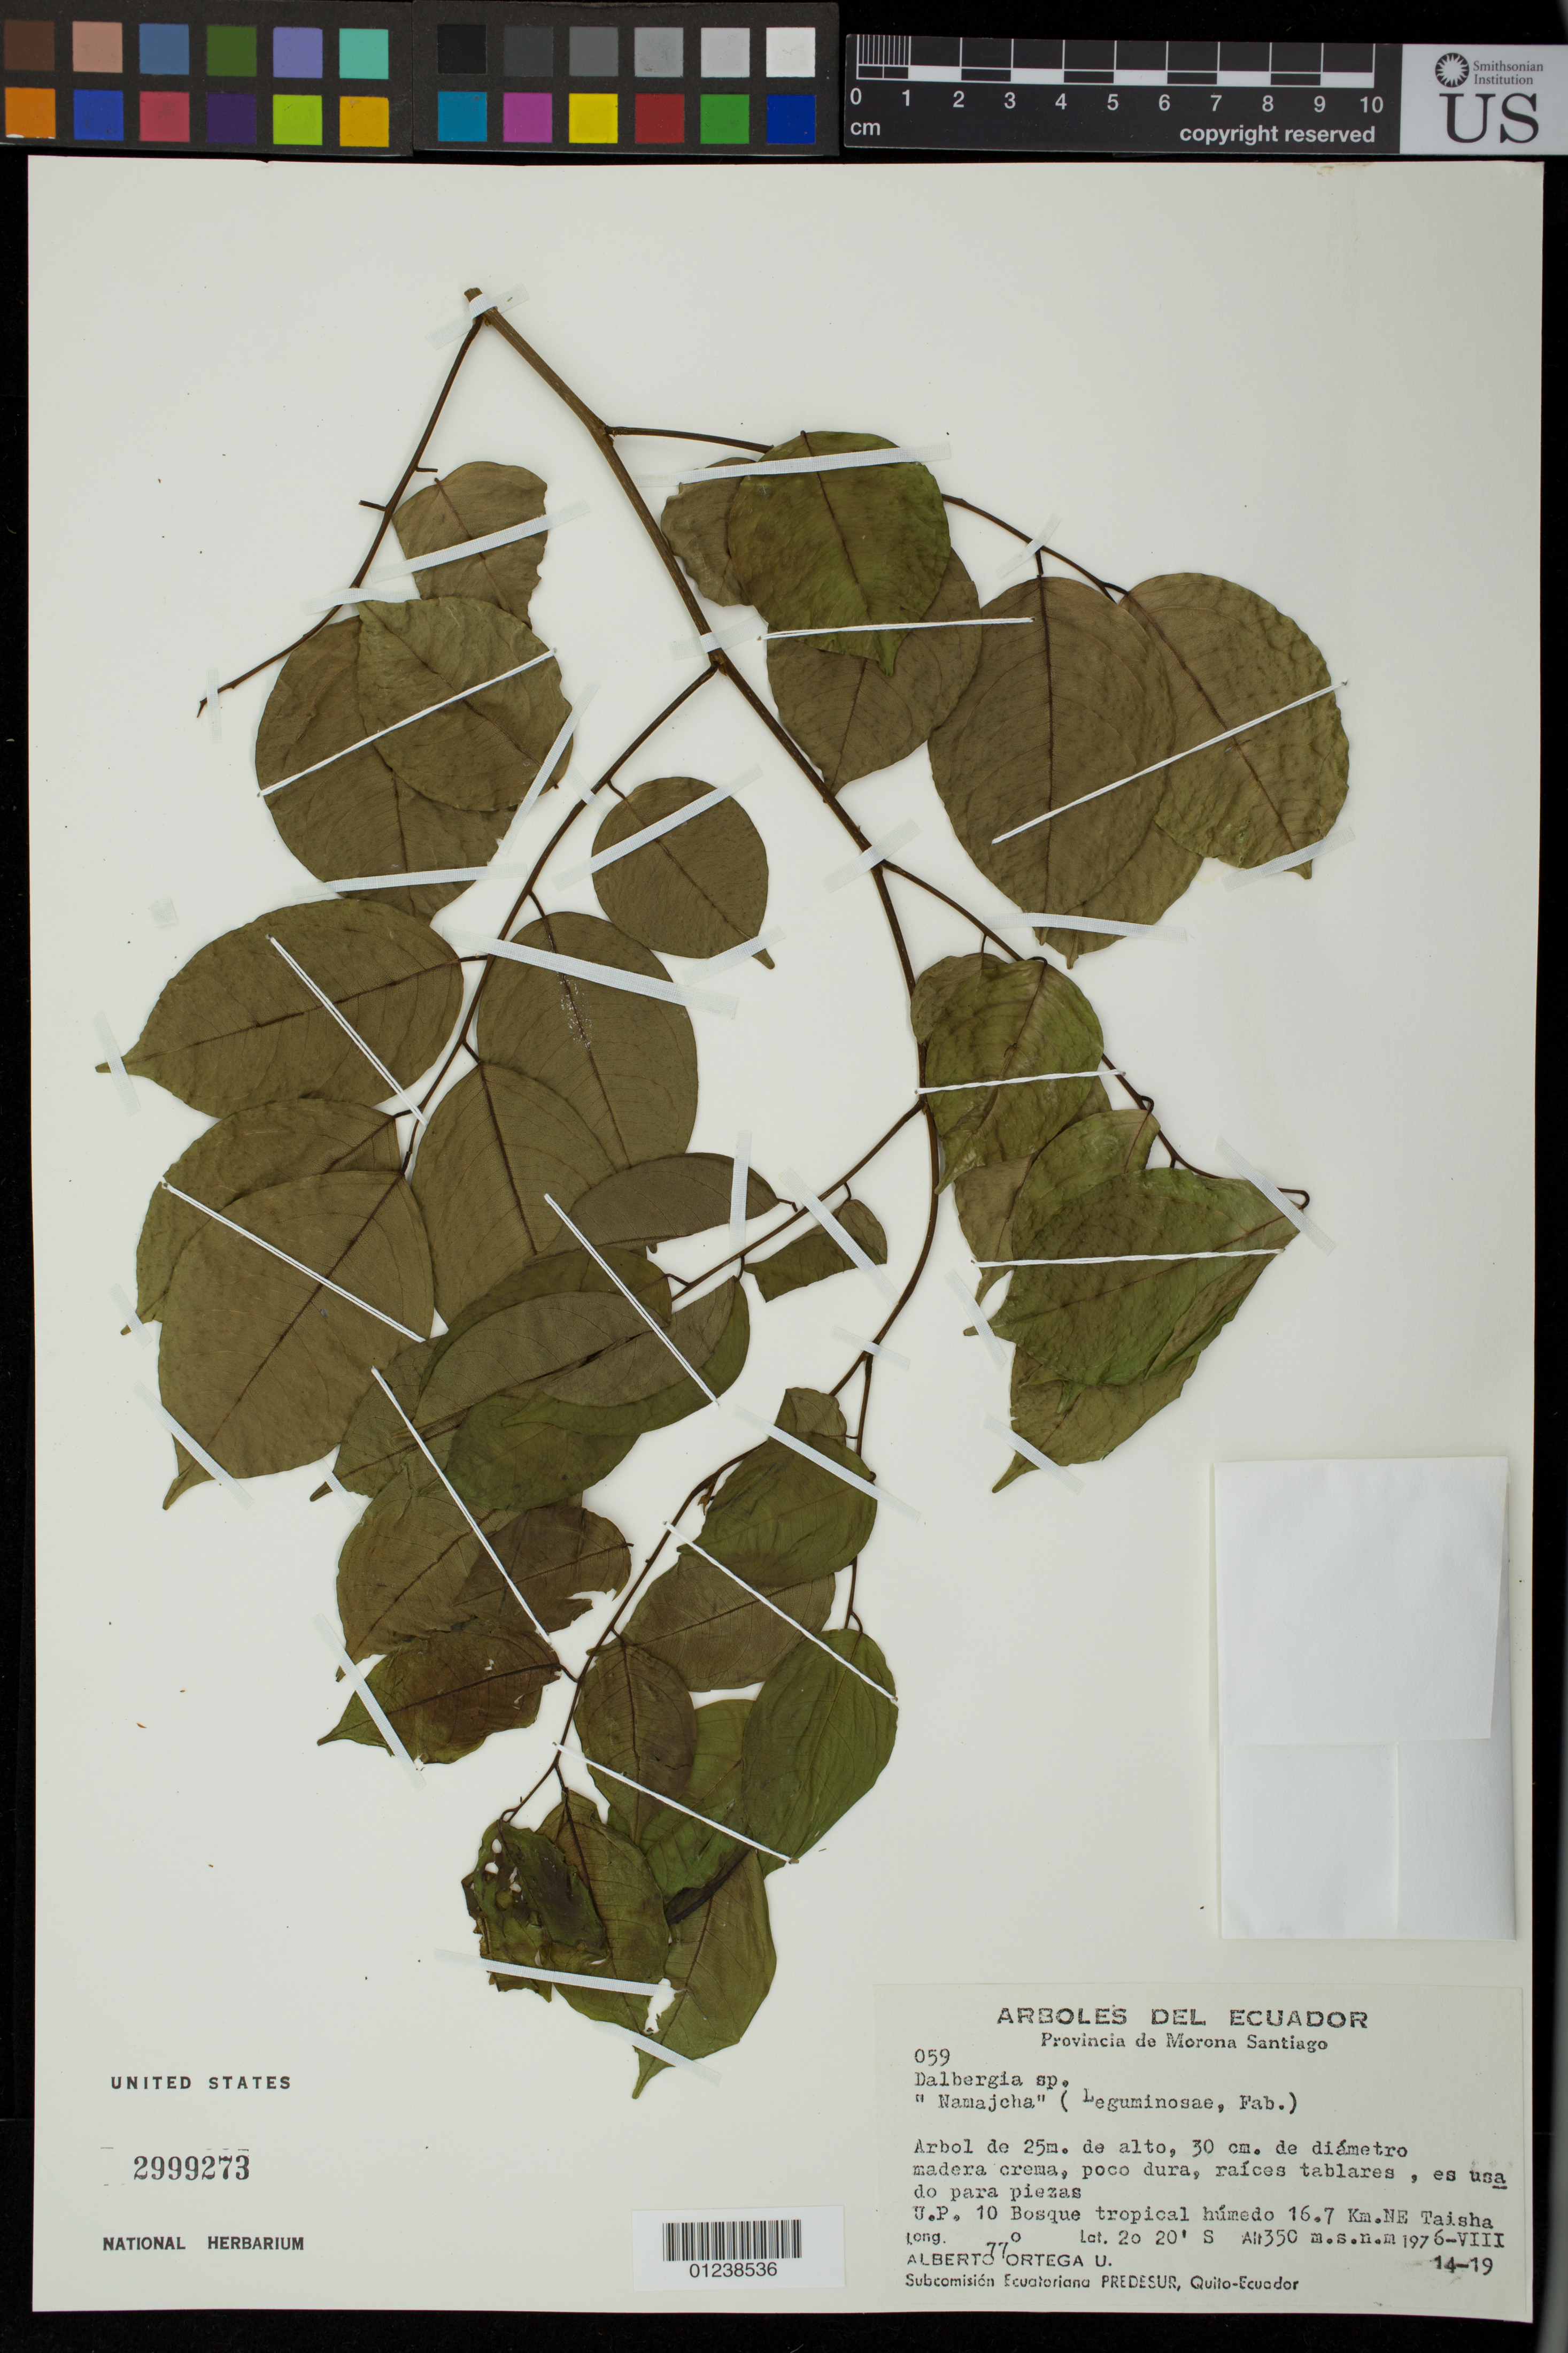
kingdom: Plantae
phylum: Tracheophyta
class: Magnoliopsida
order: Fabales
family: Fabaceae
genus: Dalbergia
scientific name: Dalbergia sp.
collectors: A. T. Ortega U.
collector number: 059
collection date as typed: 14 Aug 1976 to 19 Aug 1976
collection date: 1976-08-14/1976-08-19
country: Ecuador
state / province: Morona-Santiago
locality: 16.7 km ME Taisha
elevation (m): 350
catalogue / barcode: US 2999273